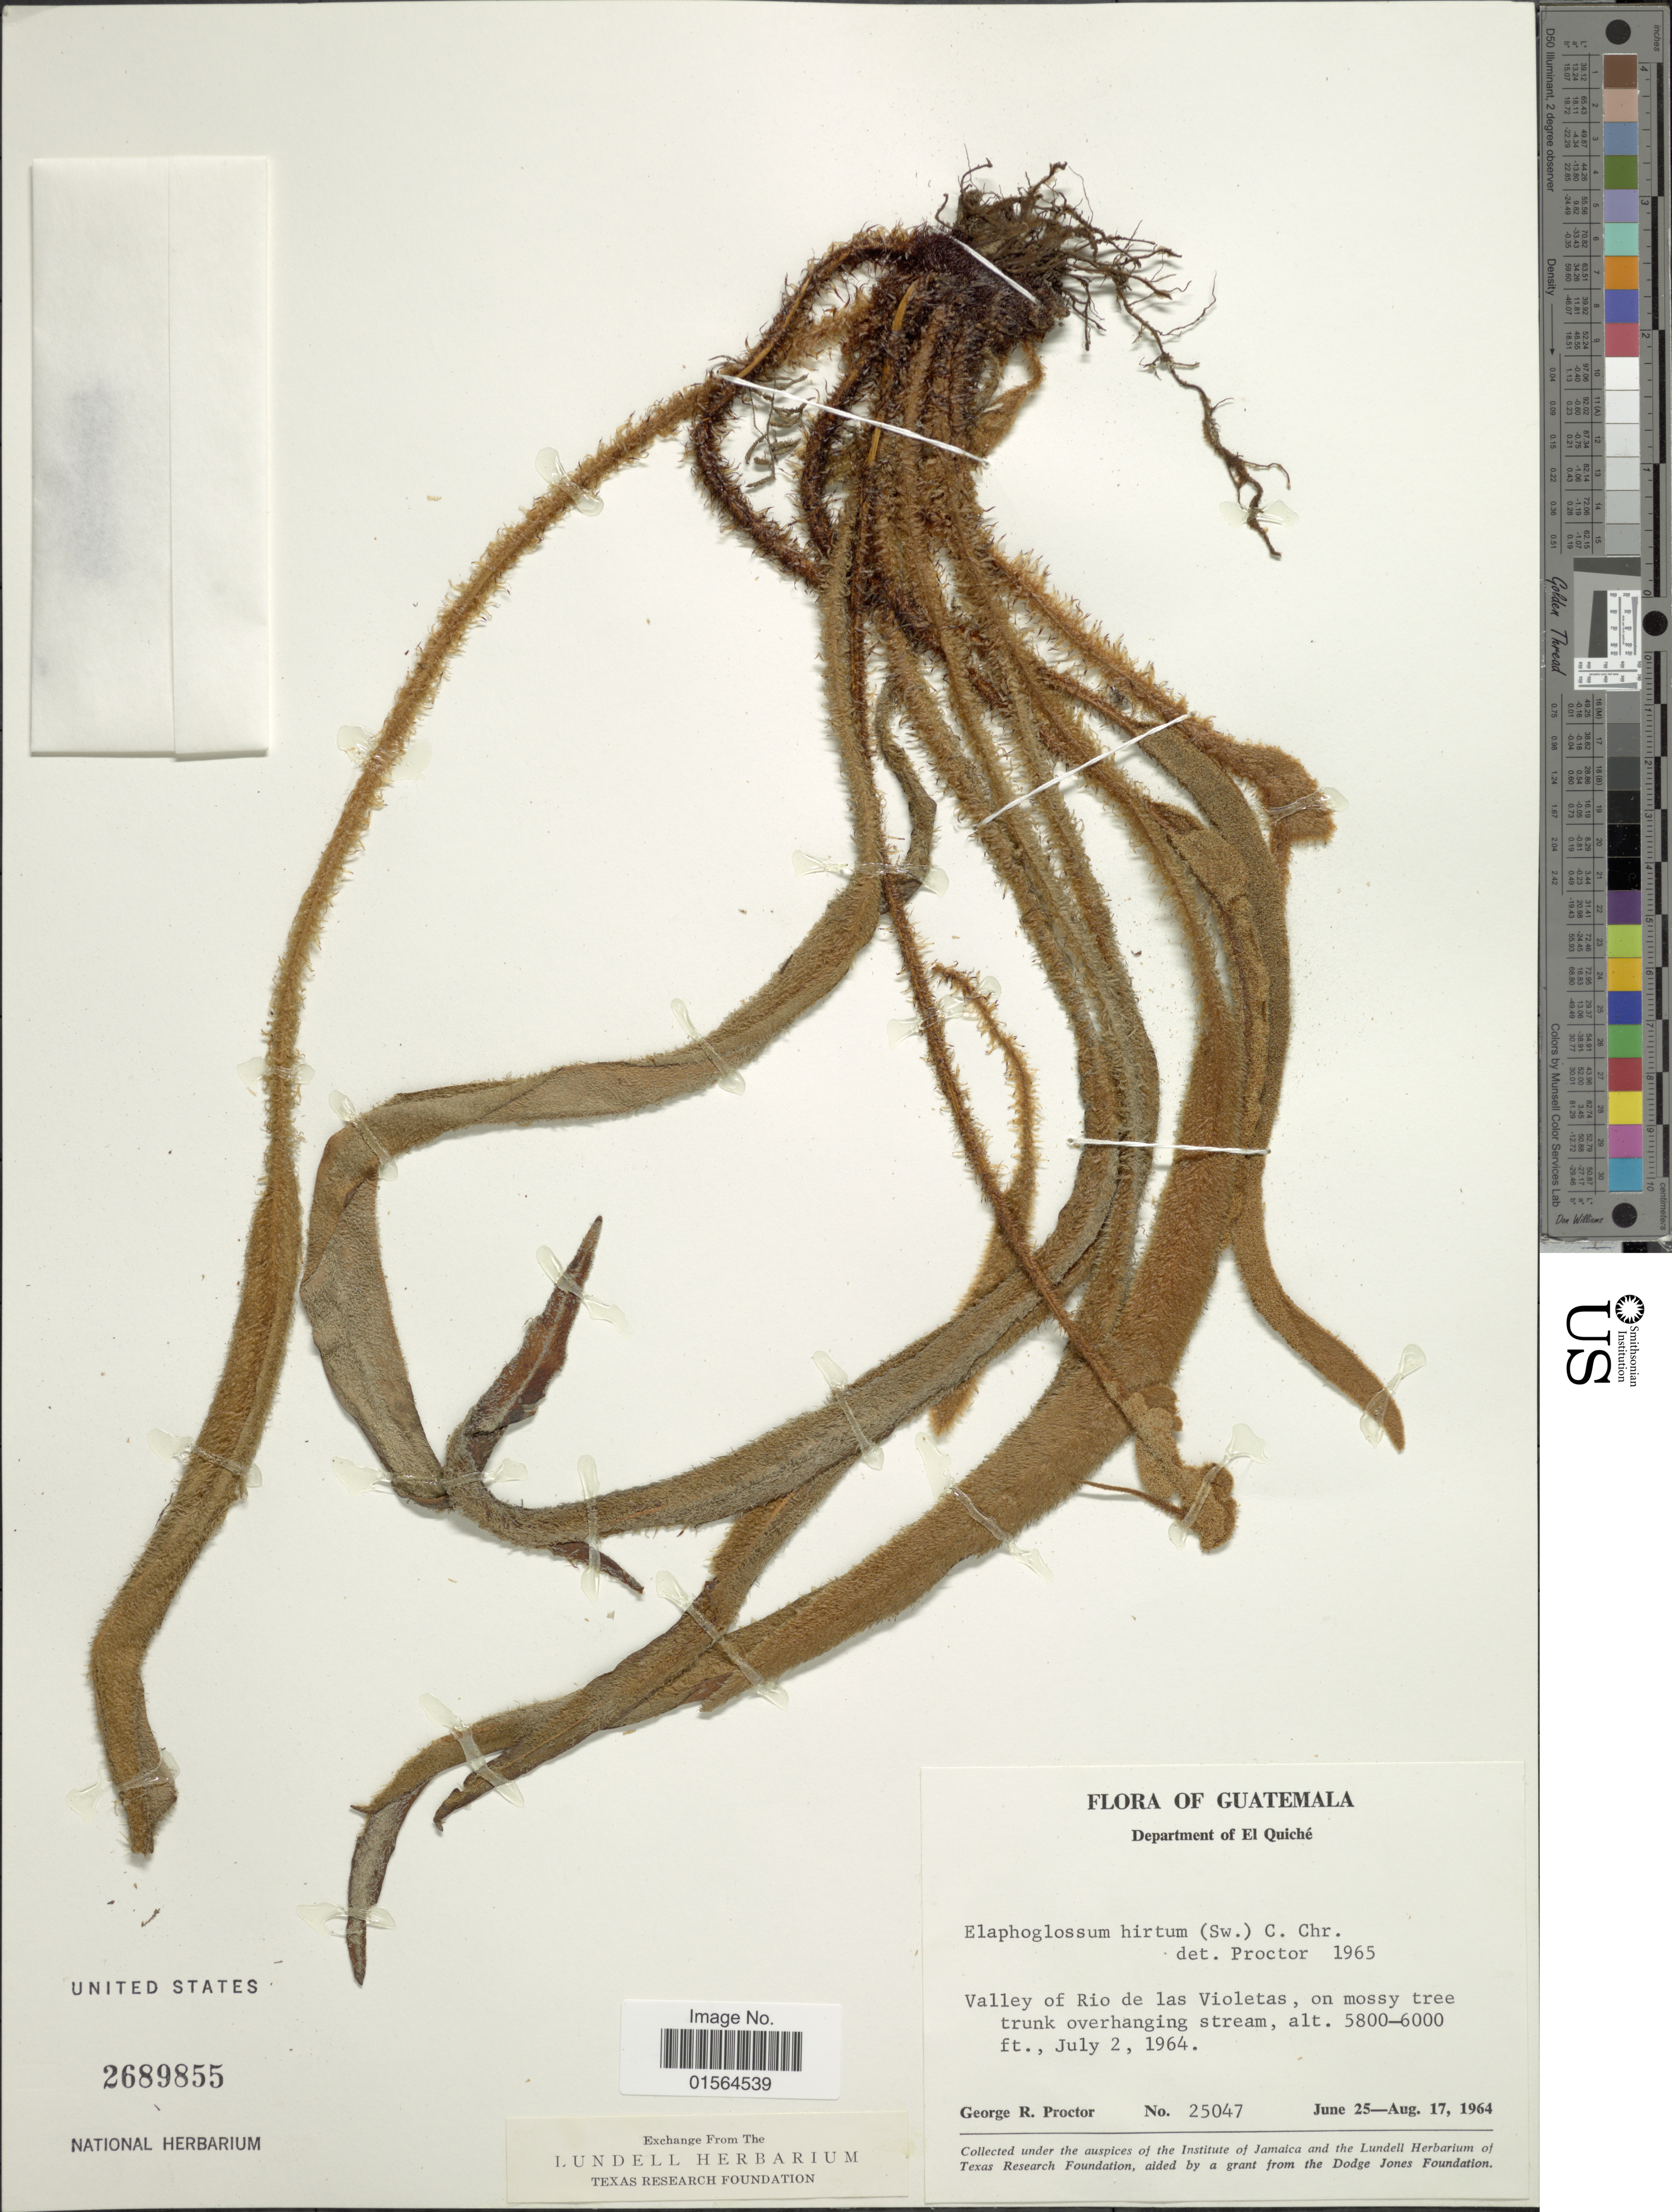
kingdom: Plantae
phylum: Tracheophyta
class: Polypodiopsida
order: Polypodiales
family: Dryopteridaceae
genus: Elaphoglossum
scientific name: Elaphoglossum paleaceum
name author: (Hook. & Grev.) Sledge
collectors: G. R. Proctor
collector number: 25047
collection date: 1964-07-02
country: Guatemala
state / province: El Quiché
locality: Valley of Rio de las Violetas, on mossy tree trunk overhanging stream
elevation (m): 1768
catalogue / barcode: US 2689855